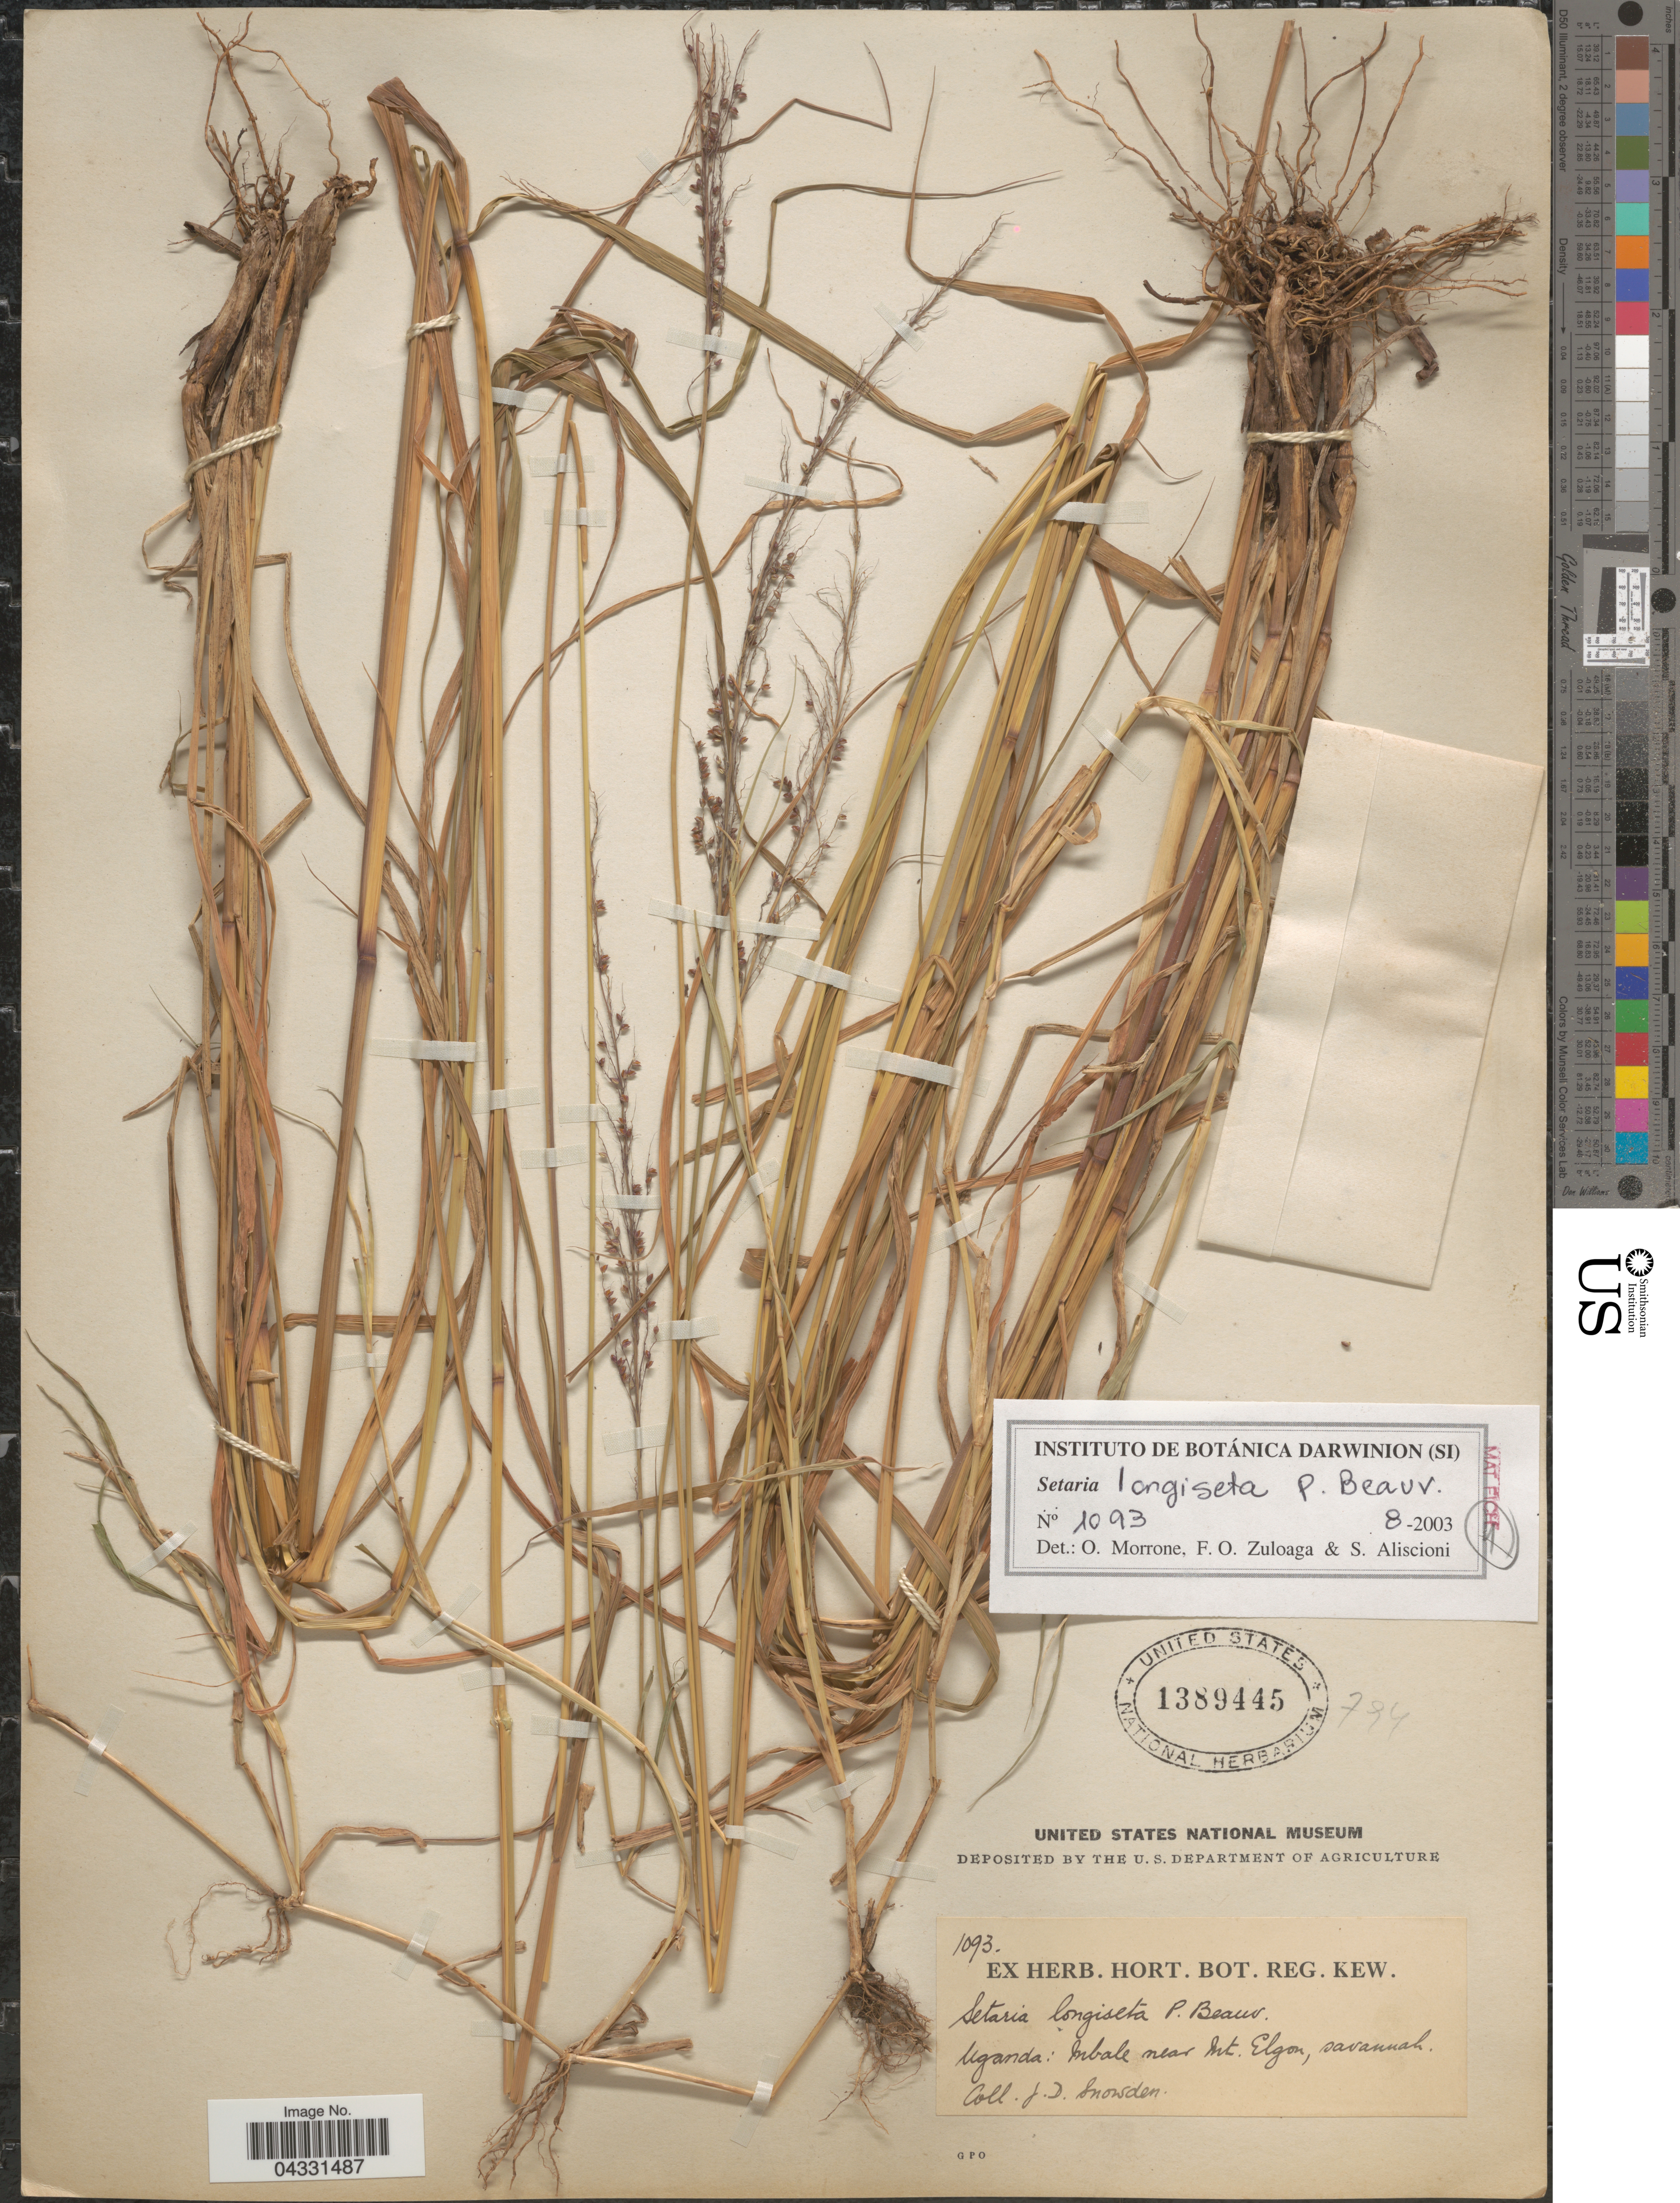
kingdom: Plantae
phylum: Tracheophyta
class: Liliopsida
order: Poales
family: Poaceae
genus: Setaria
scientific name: Setaria longiseta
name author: P. Beauv.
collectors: J. Snowden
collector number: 1093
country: Uganda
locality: Inbale near Mt. Elgon, savannah.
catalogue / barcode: US 1389445